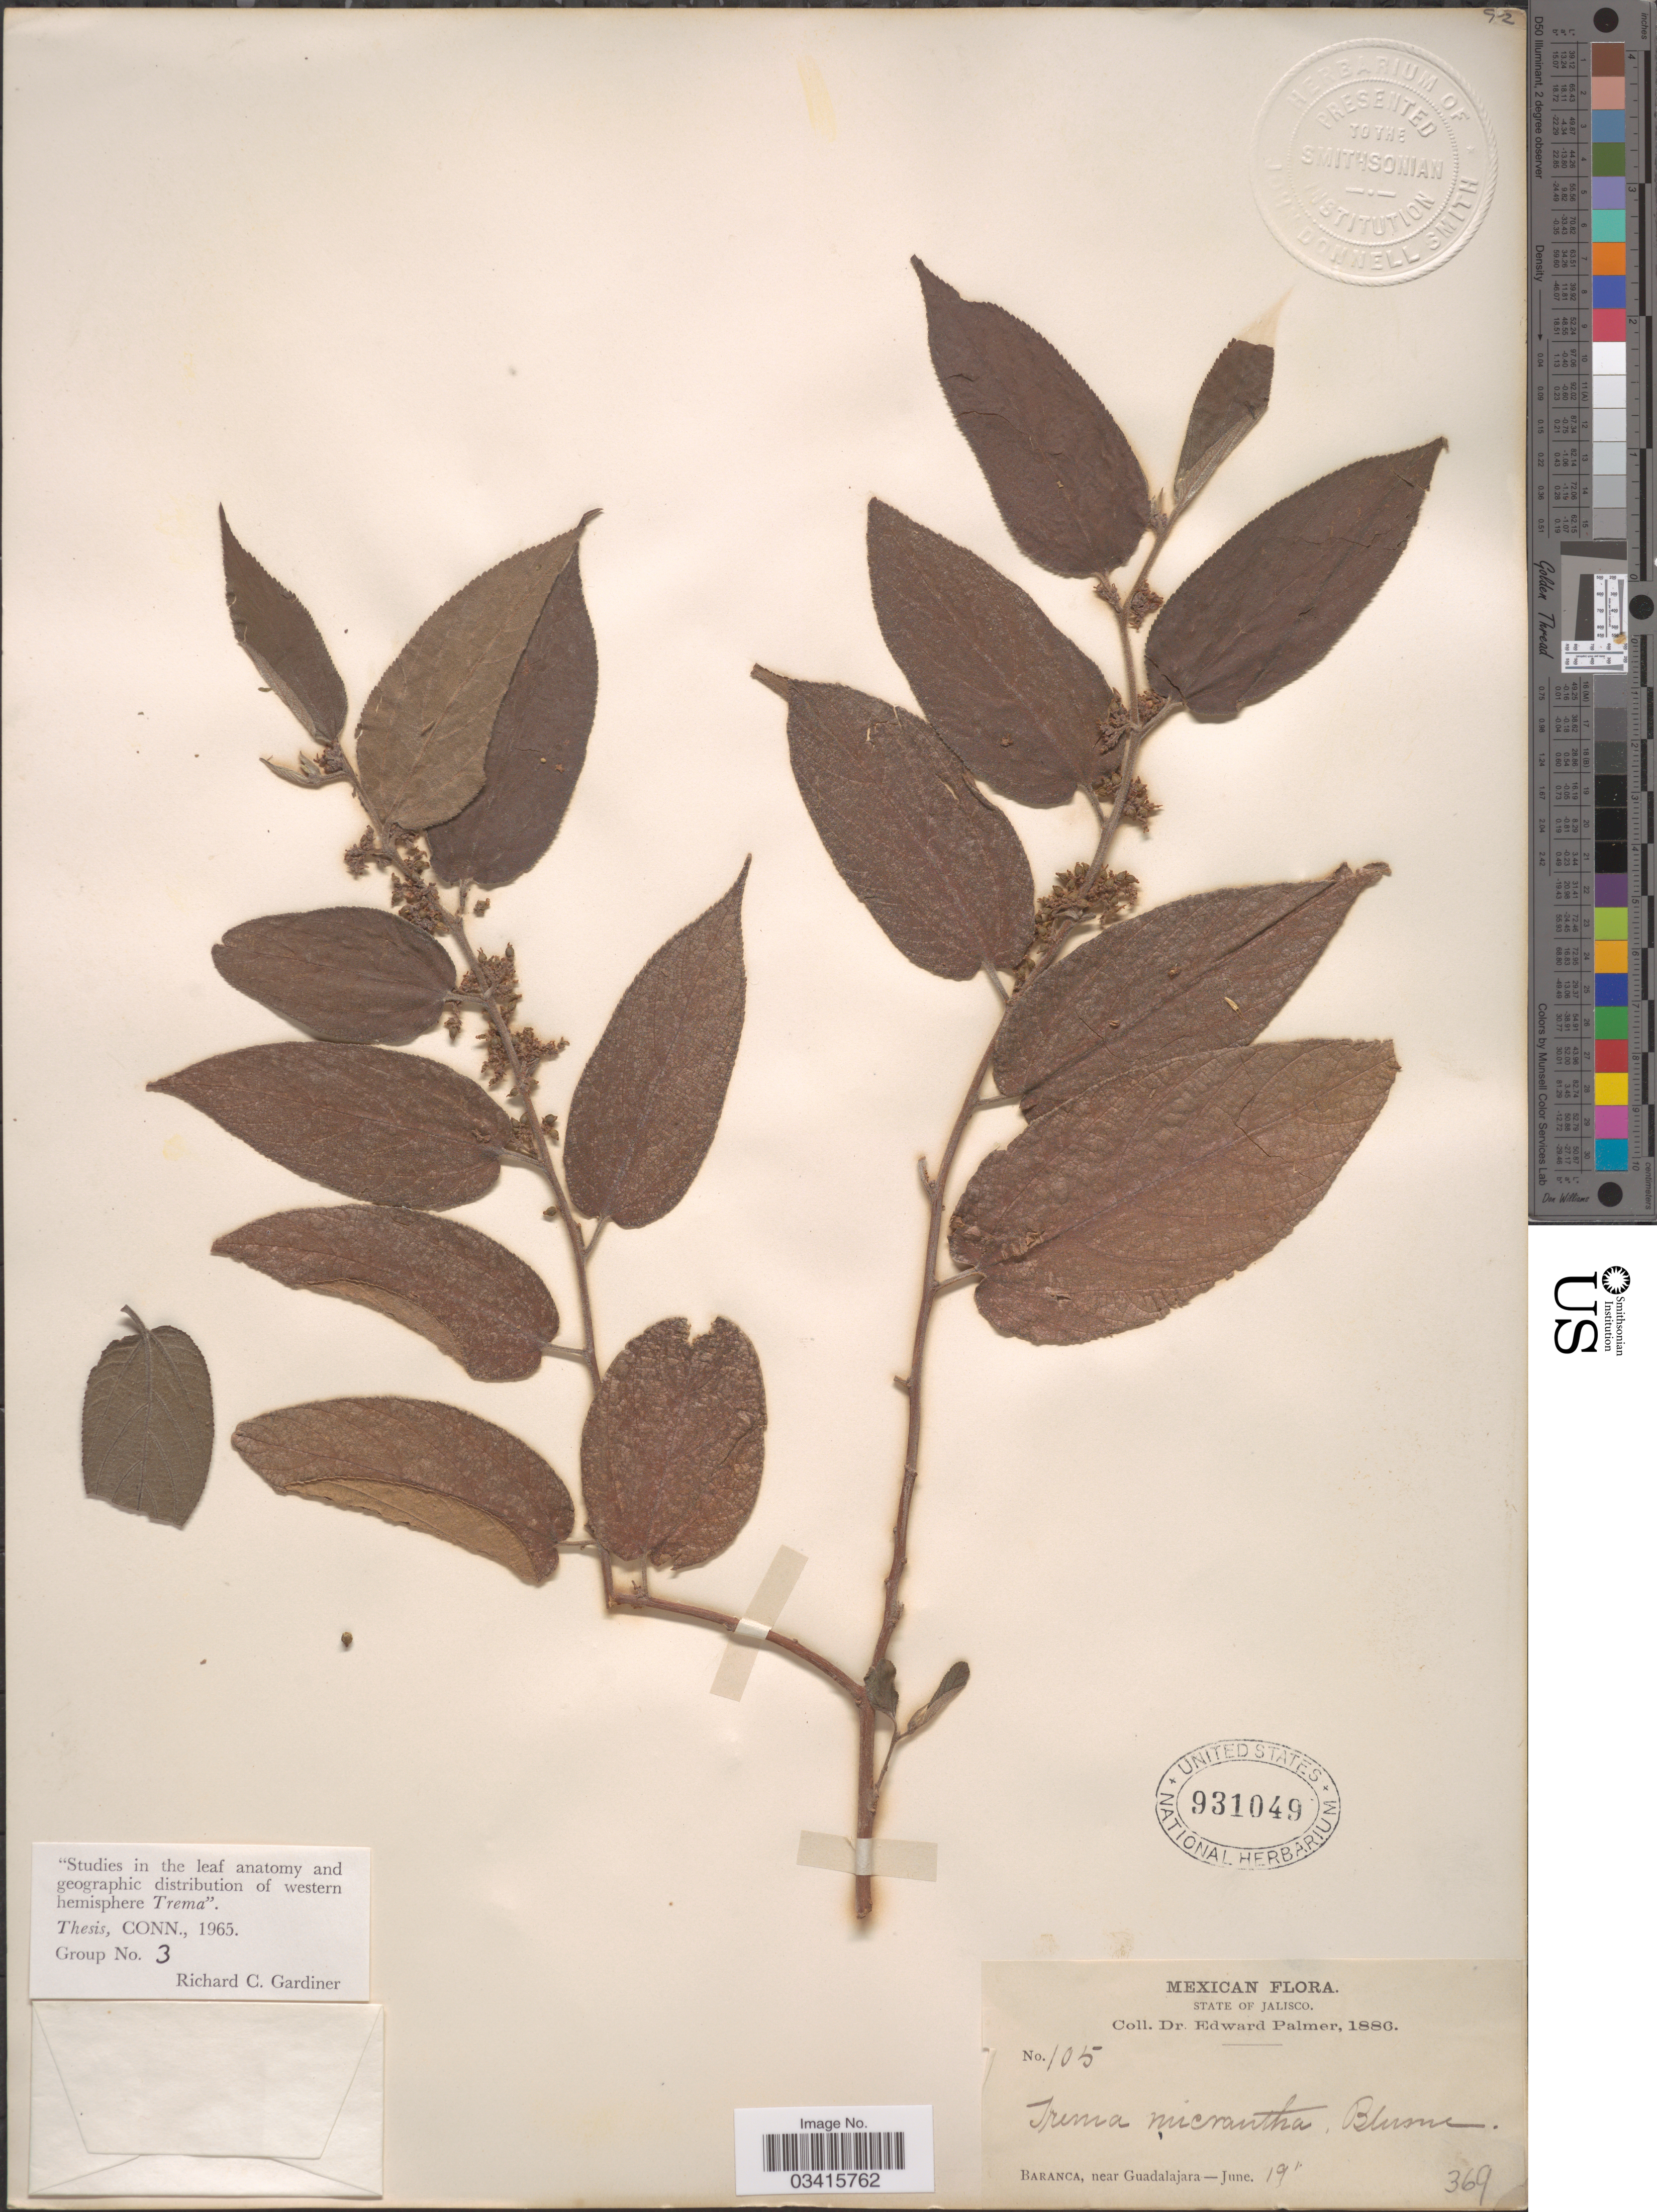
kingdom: Plantae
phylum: Tracheophyta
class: Magnoliopsida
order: Rosales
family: Cannabaceae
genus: Trema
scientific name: Trema micranthum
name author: (L.) Blume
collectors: E. Palmer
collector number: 105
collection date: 1886-06-19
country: Mexico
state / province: Jalisco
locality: Baranca, near Guadalajara.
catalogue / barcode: US 931049